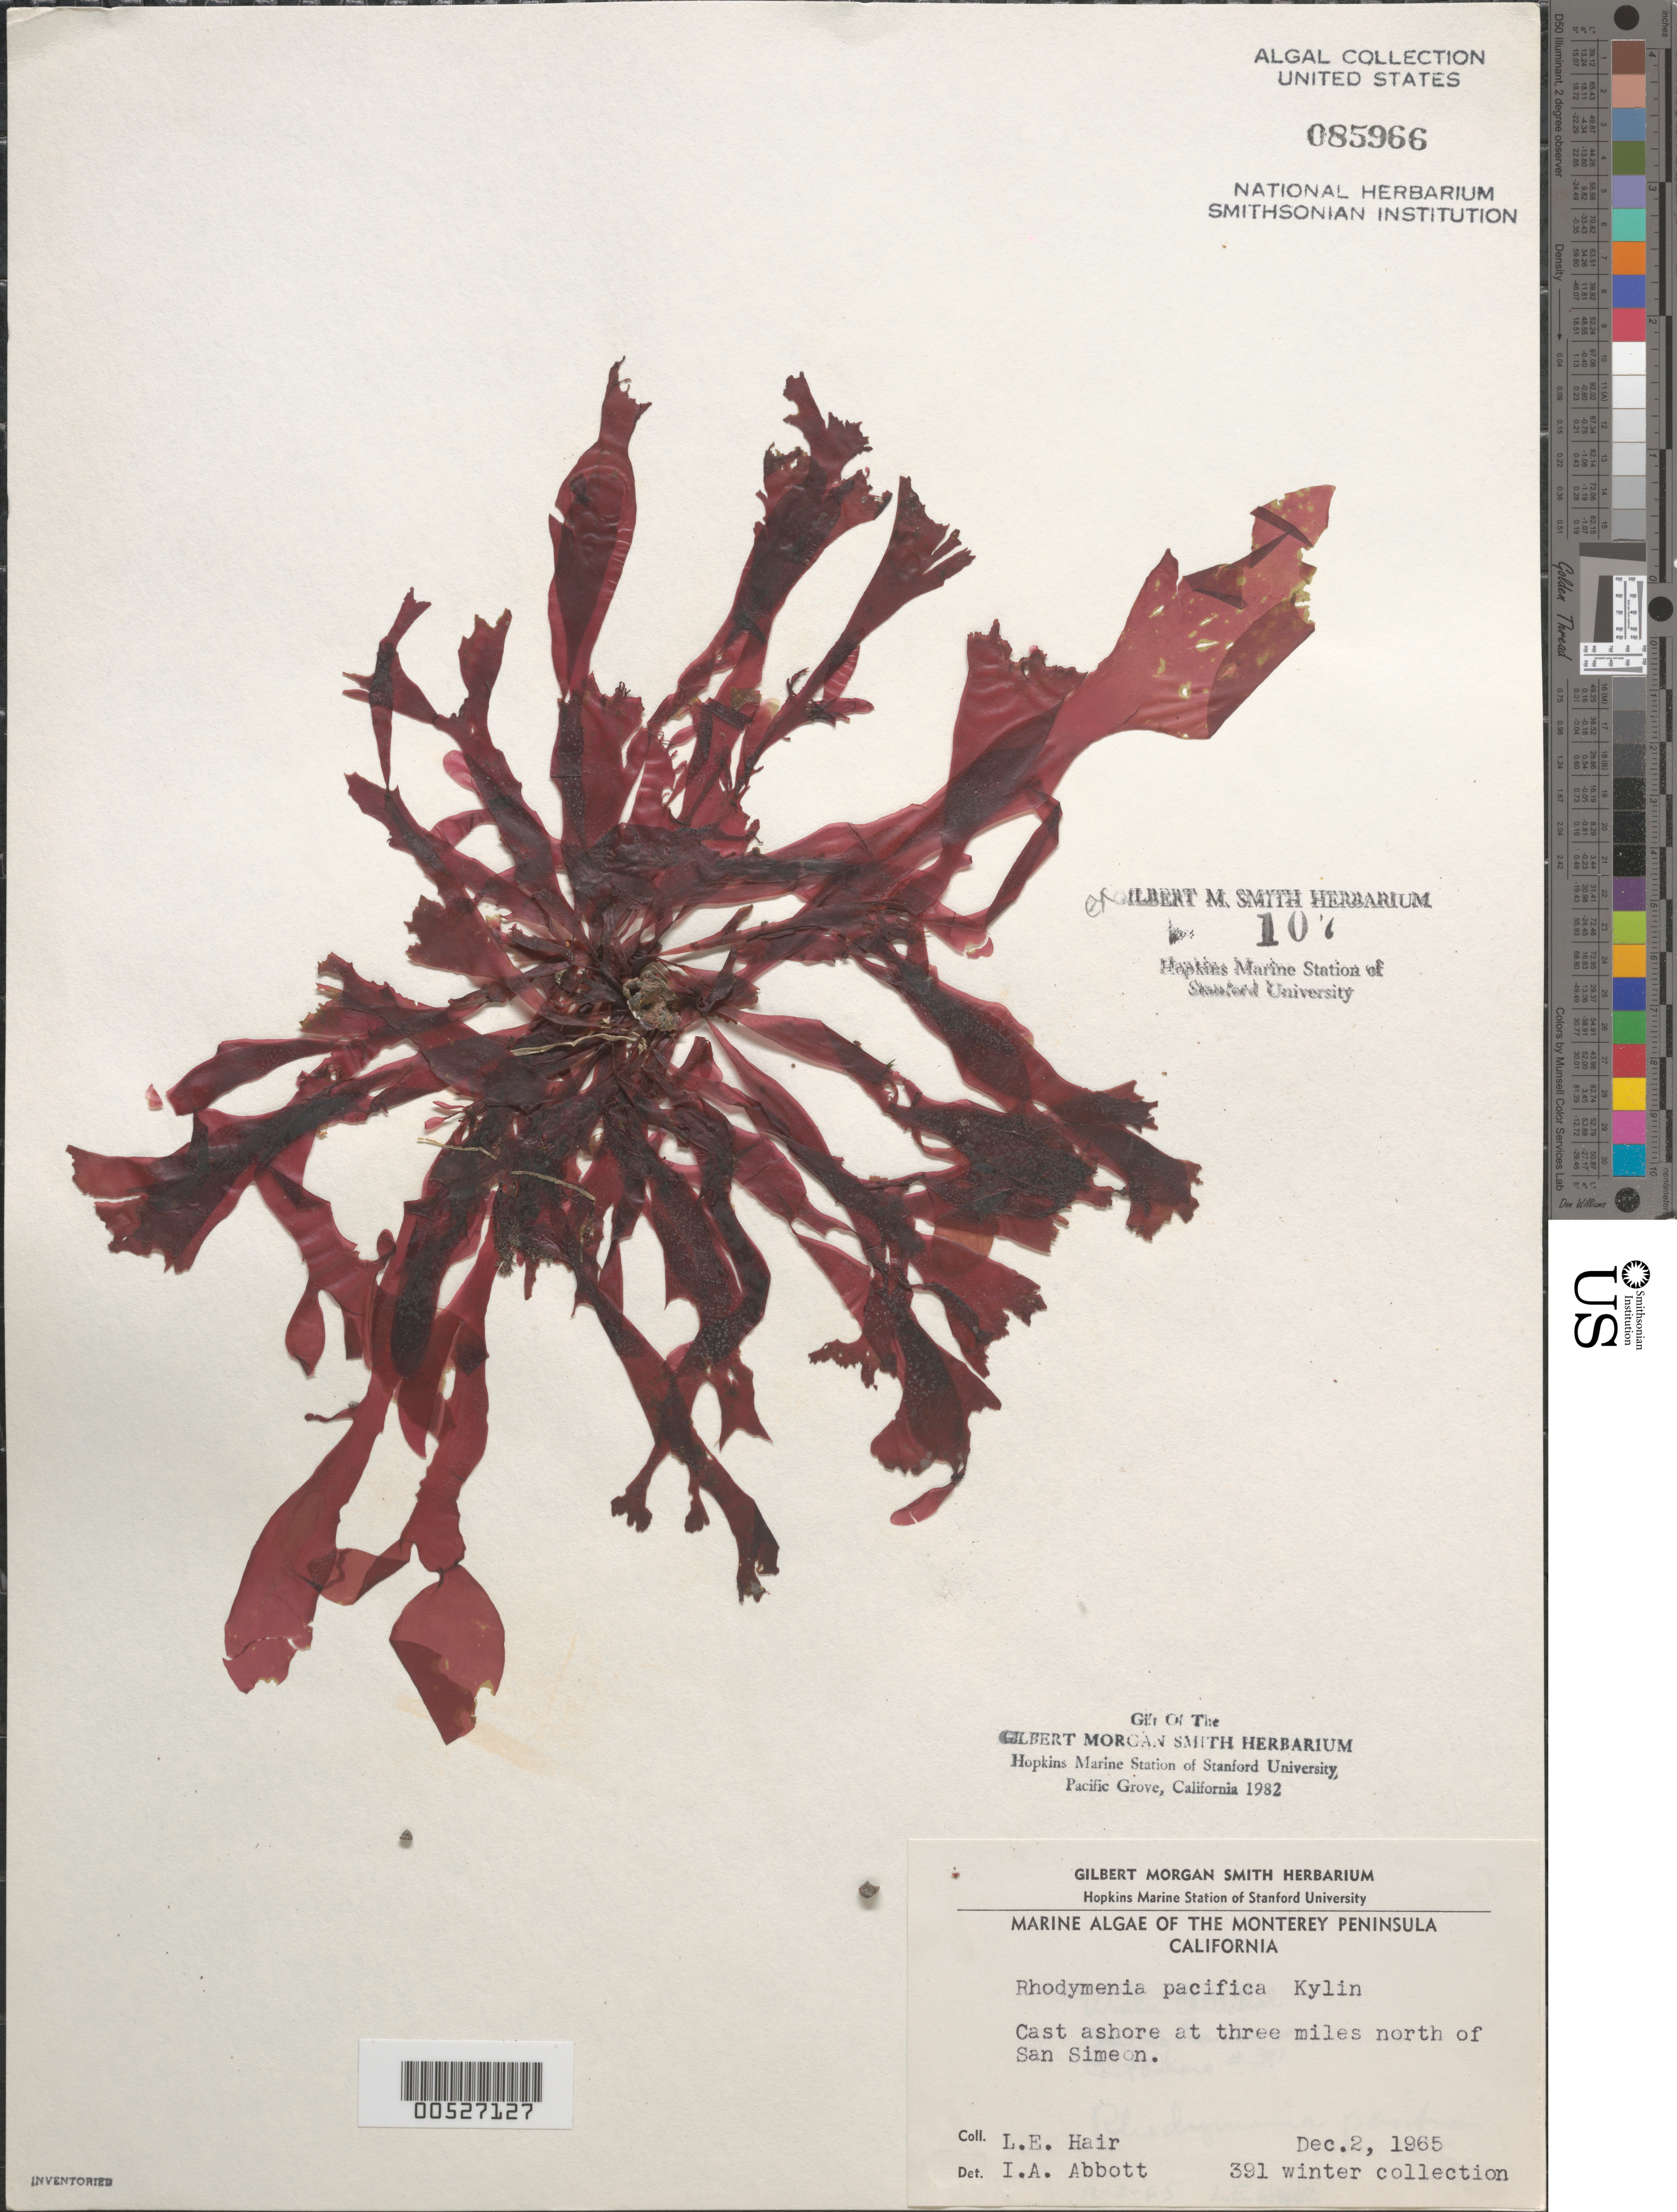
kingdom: Plantae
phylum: Rhodophyta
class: Florideophyceae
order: Rhodymeniales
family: Rhodymeniaceae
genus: Rhodymenia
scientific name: Rhodymenia pacifica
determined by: Abbott, Isabella A.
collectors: L. Hair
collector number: LEH 391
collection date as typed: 02 Dec 1965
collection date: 1965-12-02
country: United States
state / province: California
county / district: San Luis Obispo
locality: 3 miles north of San Simeon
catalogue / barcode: US 85966